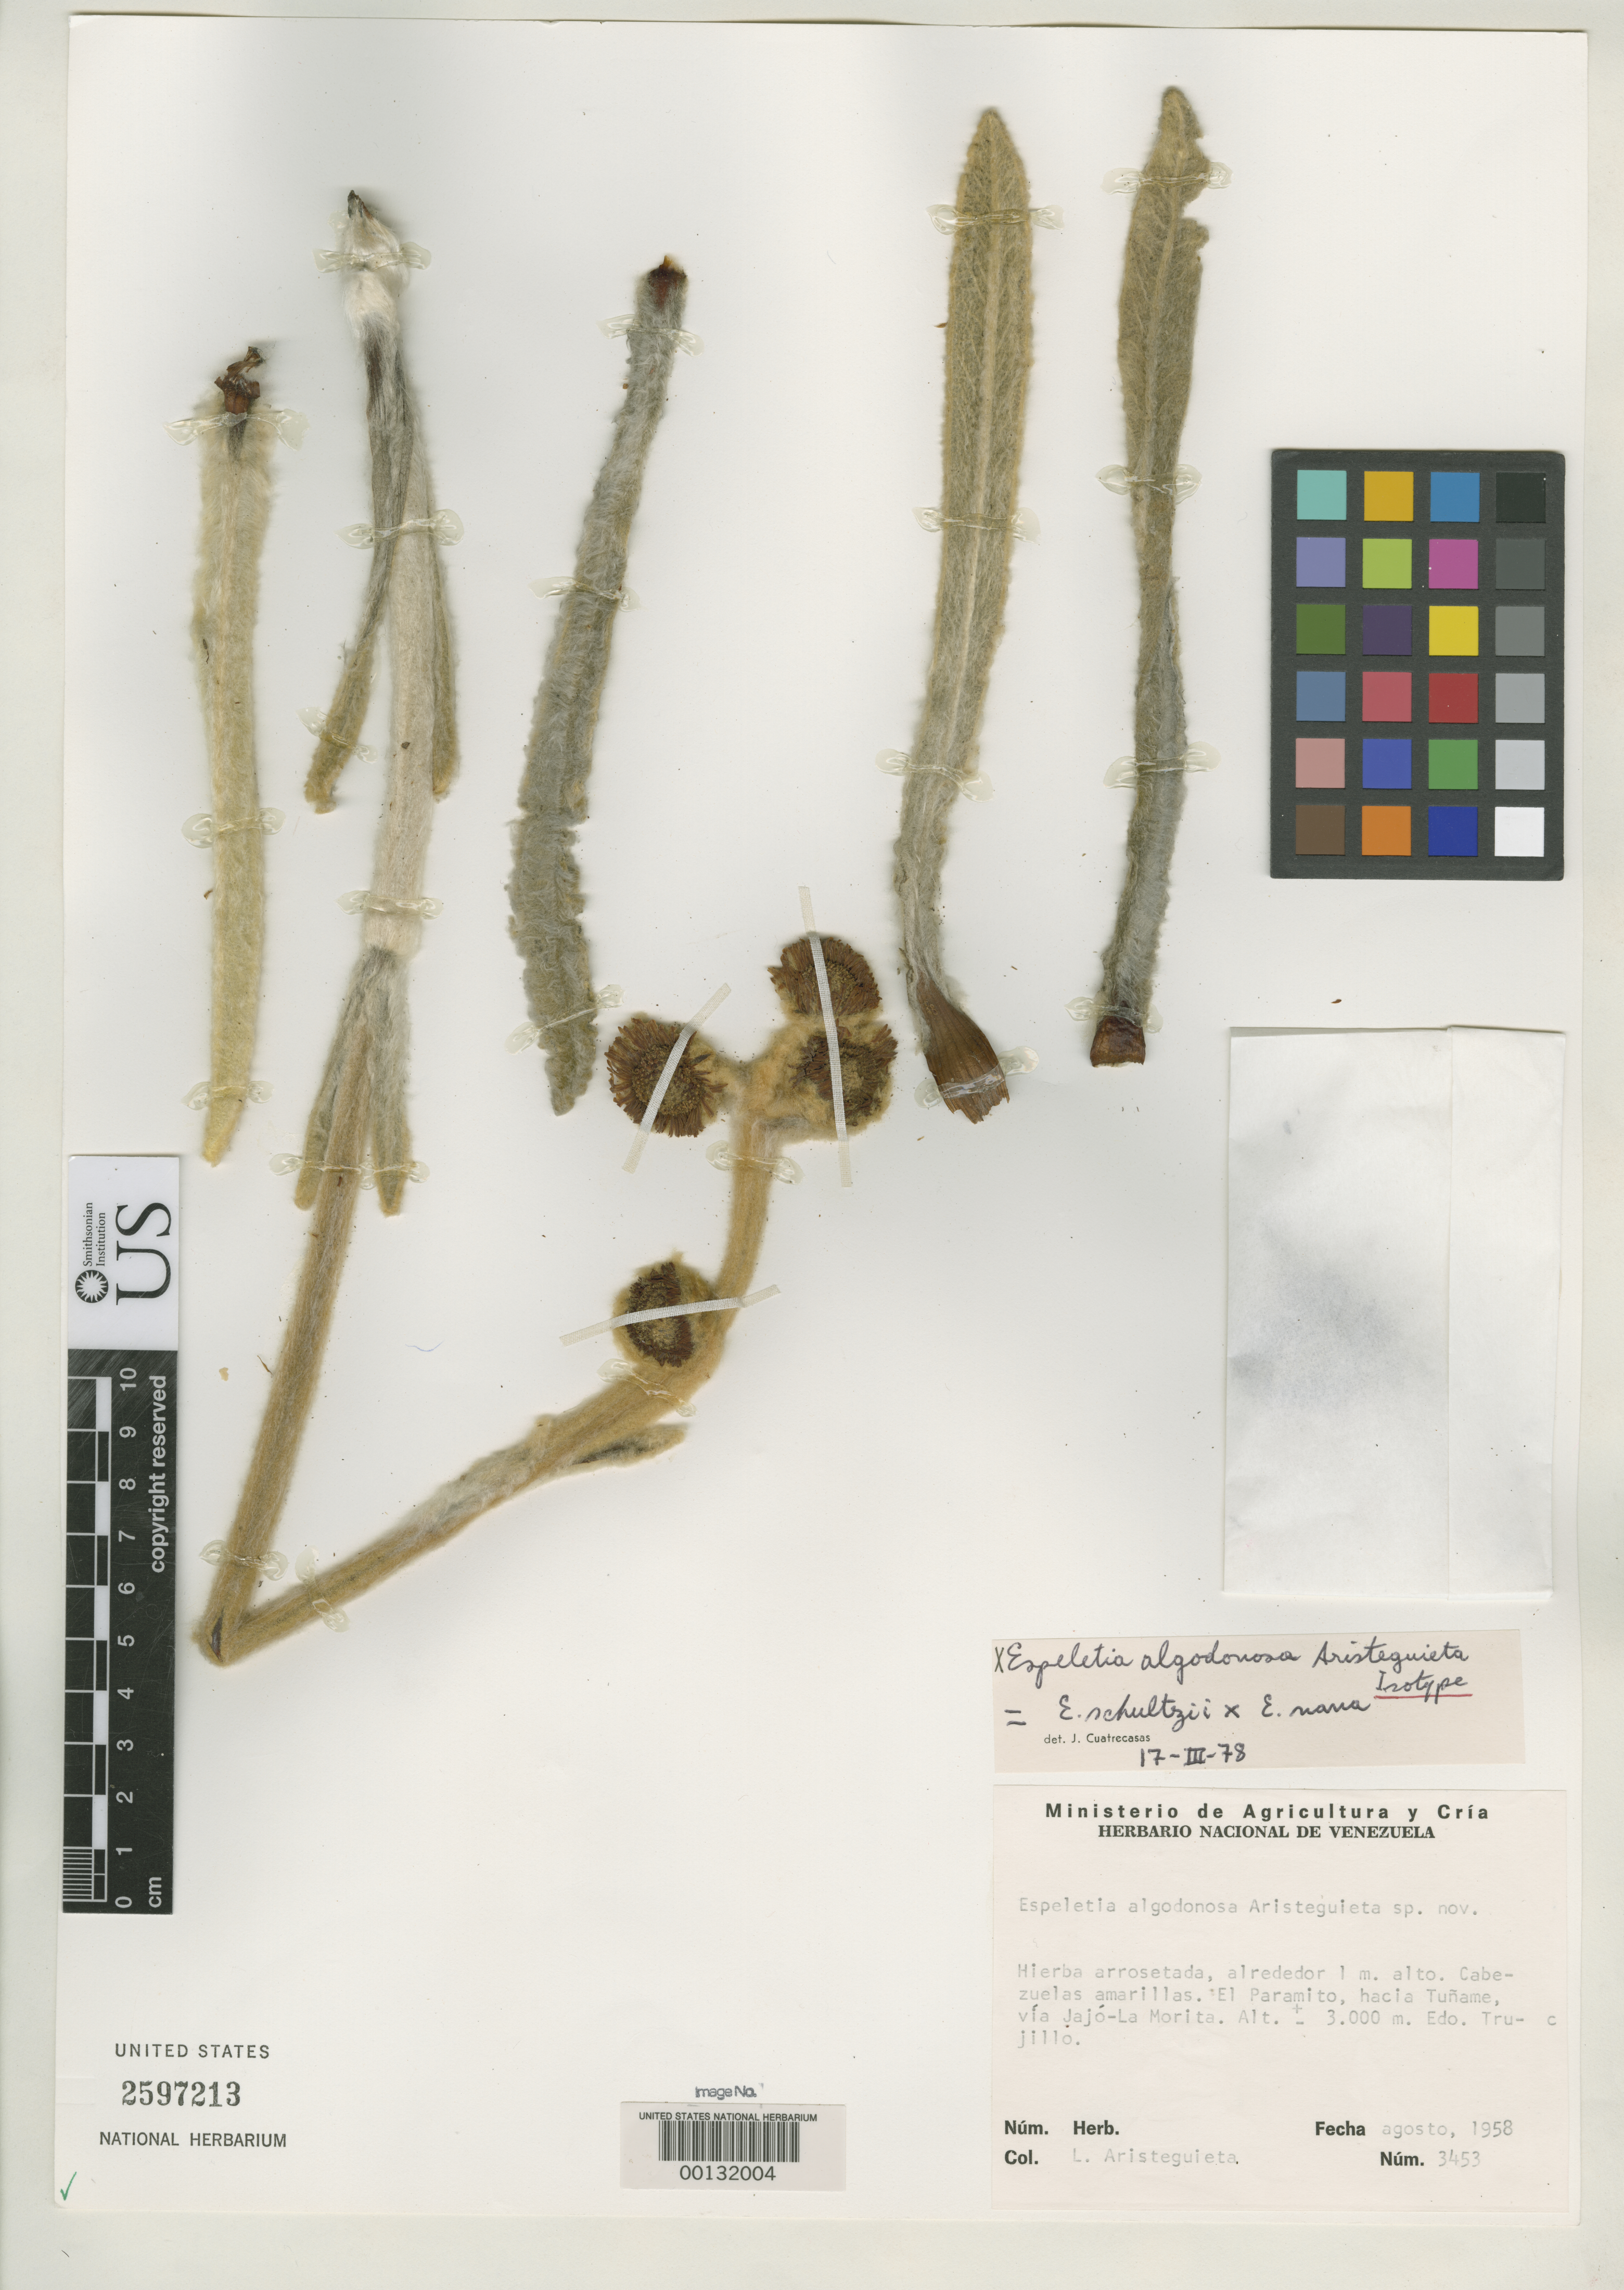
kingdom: Plantae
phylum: Tracheophyta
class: Magnoliopsida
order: Asterales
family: Asteraceae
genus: Espeletia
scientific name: Espeletia algodonosa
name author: Aristeg.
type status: Isotype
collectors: L. Aristeguieta & E. Medina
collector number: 3453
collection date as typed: Aug 1958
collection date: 1958-08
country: Venezuela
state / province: Trujillo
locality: El Paramito, hacia Tuname, Via Jajo-La Morita. [El Paramito, towards Tuname, Jajo-La Morita Road]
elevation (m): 3000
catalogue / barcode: US 2597213